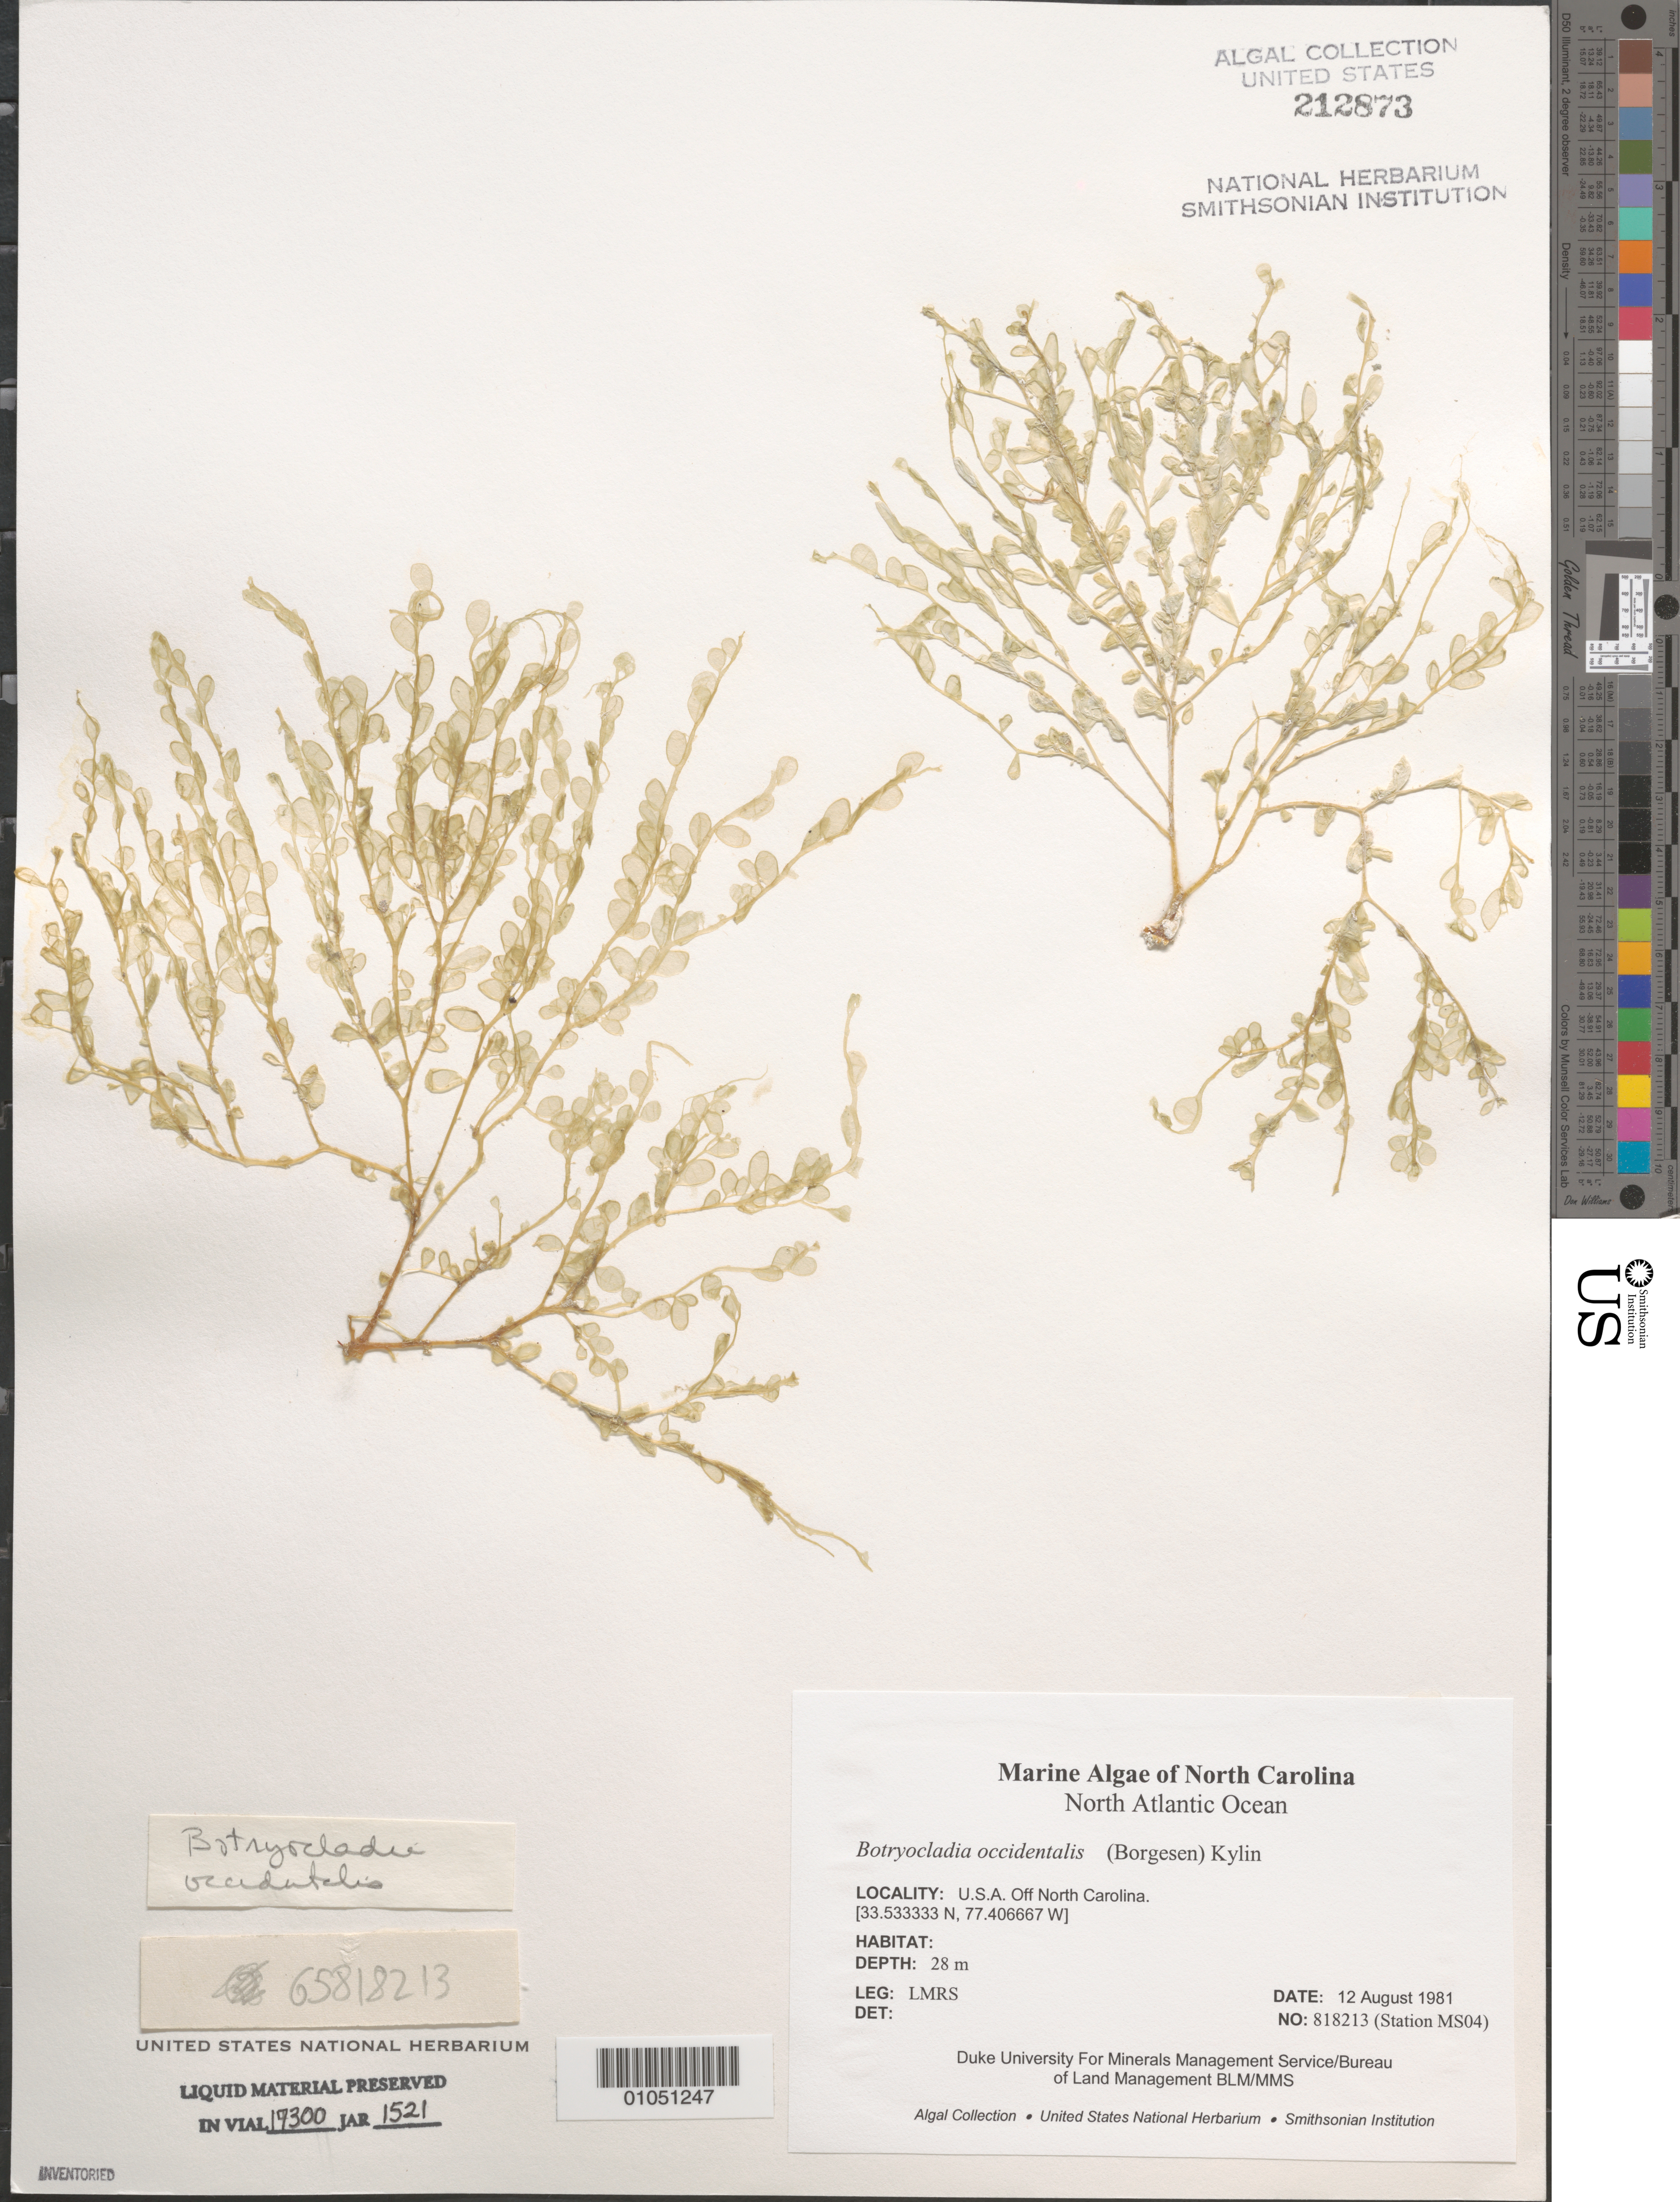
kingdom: Plantae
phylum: Rhodophyta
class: Florideophyceae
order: Rhodymeniales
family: Rhodymeniaceae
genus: Botryocladia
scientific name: Botryocladia occidentalis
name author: (Børgesen) Kylin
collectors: LMRS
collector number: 818213 (Station MS04)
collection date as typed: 12 Aug 1981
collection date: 1981-08-12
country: United States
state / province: North Carolina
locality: North Atlantic Ocean off North Carolina coast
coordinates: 33.533333 N, 77.406667 W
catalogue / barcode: US 212873